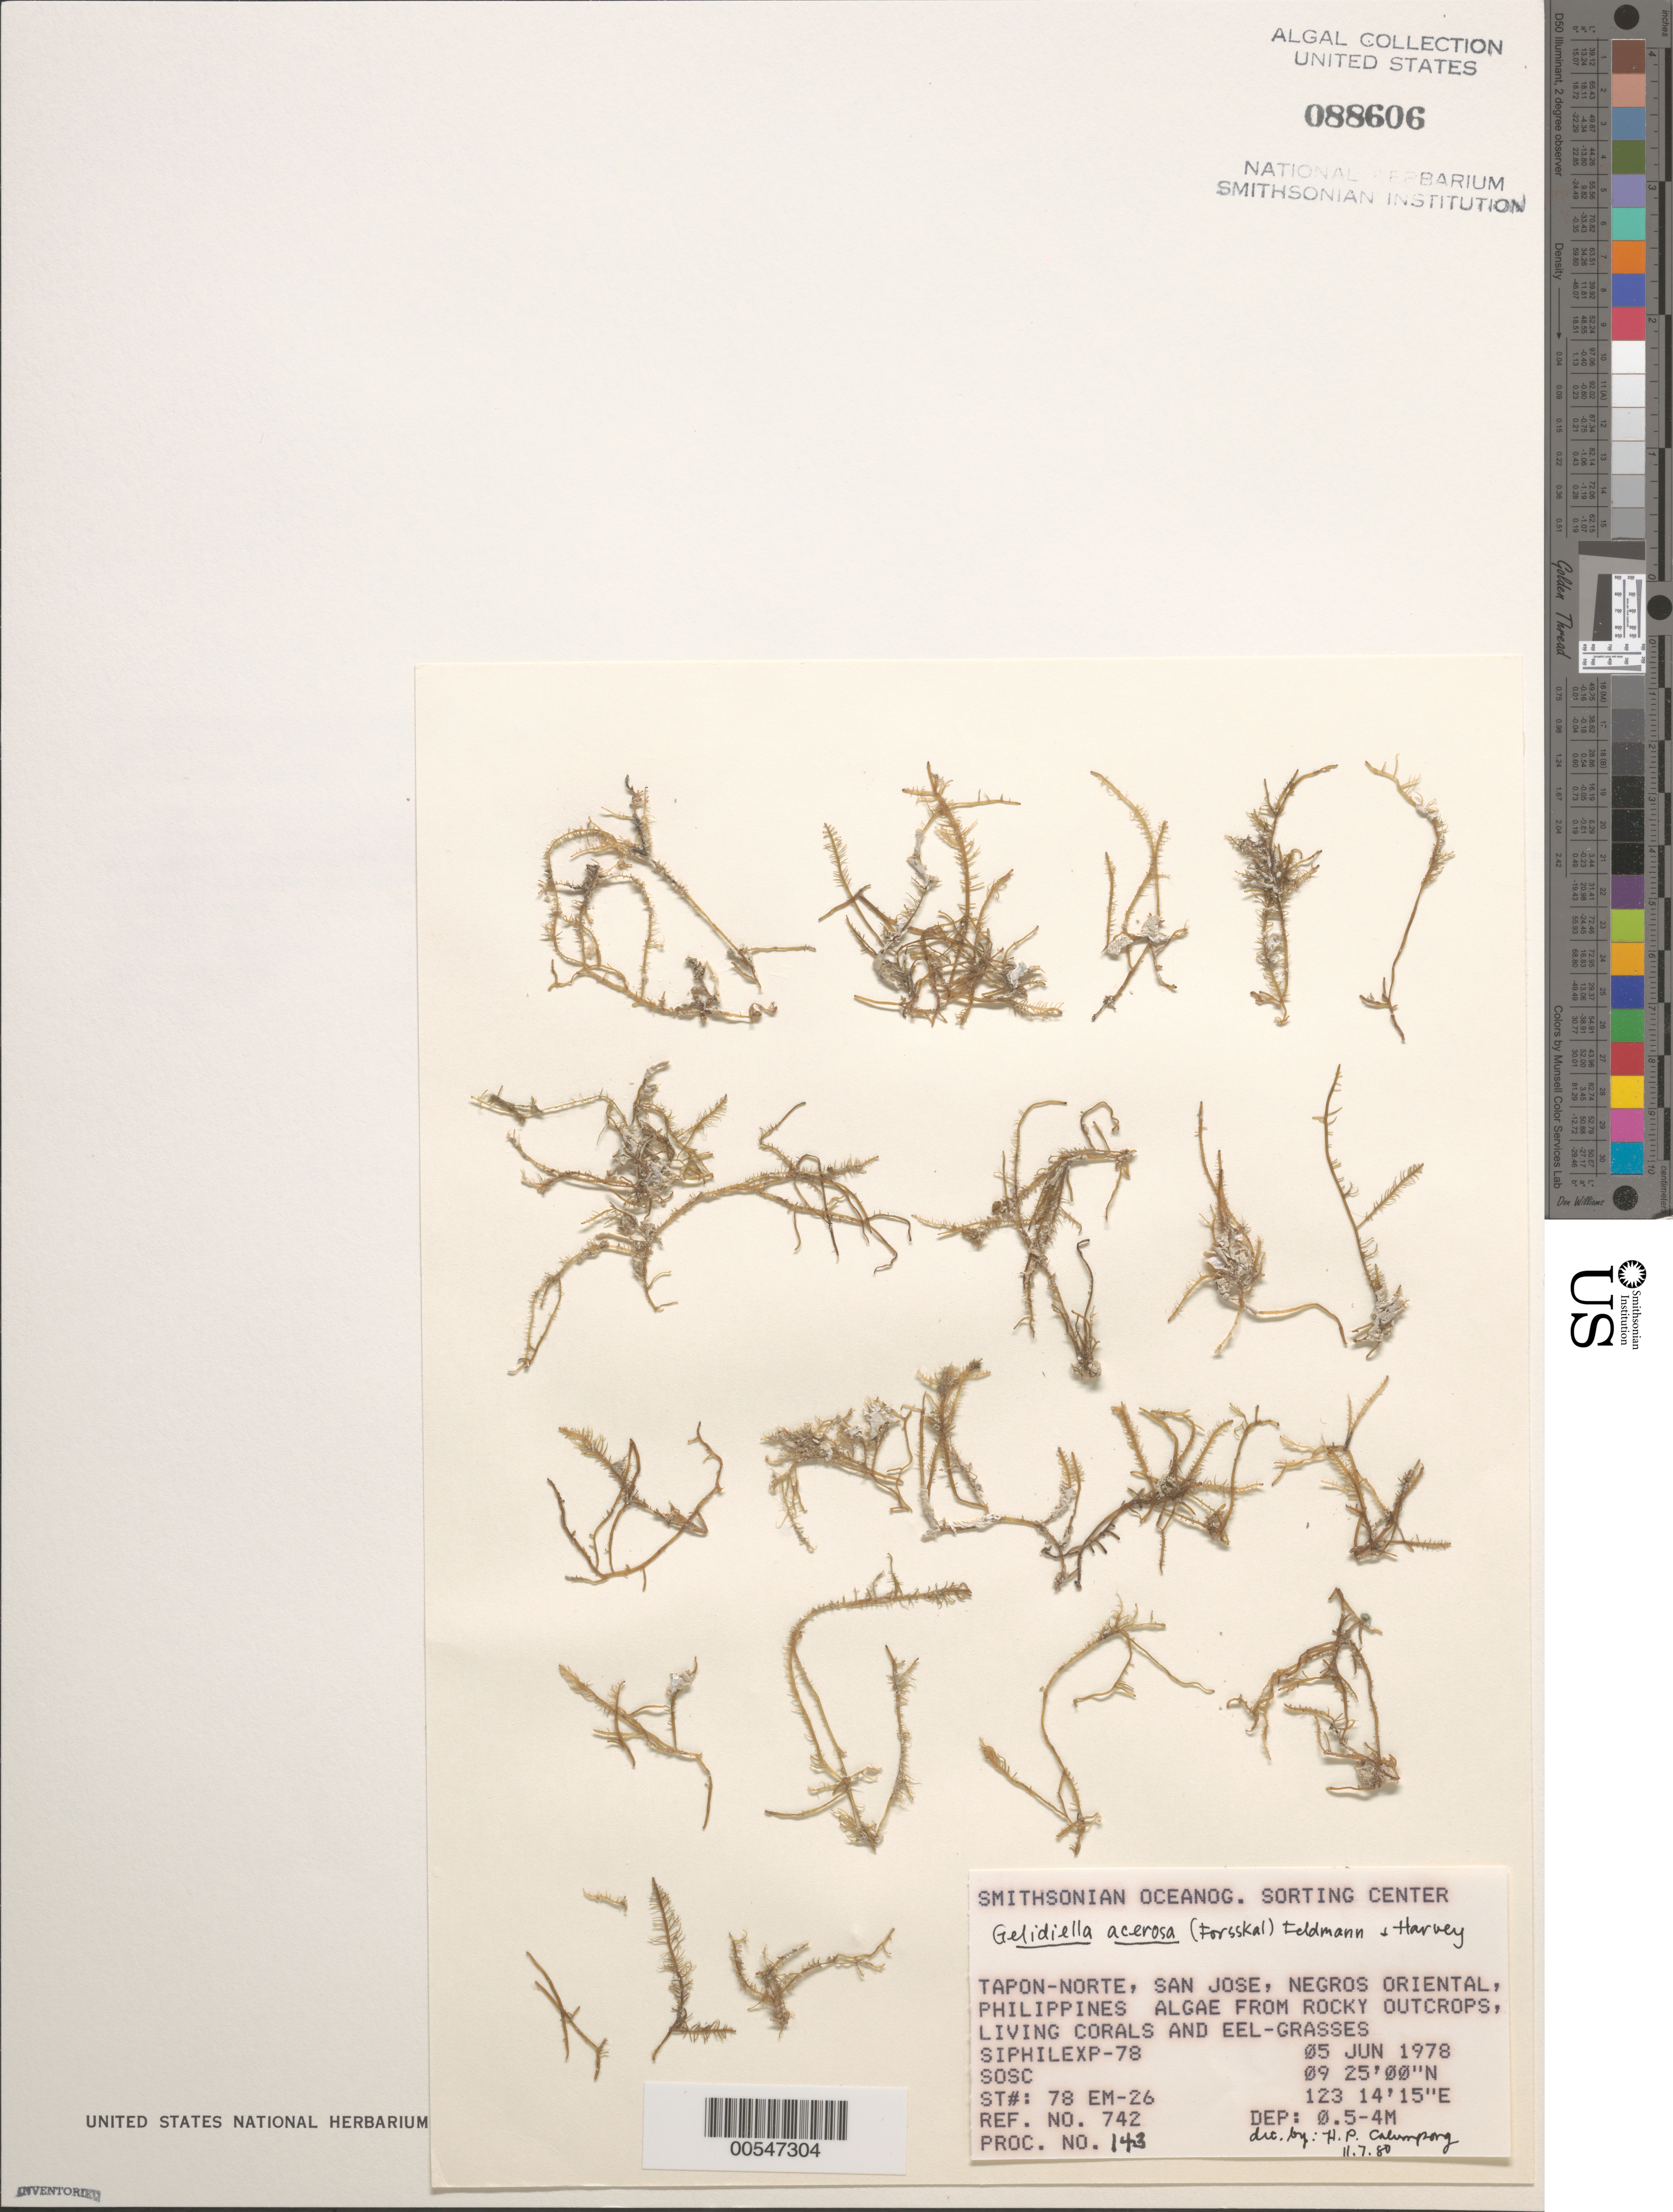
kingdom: Plantae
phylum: Rhodophyta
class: Florideophyceae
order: Gelidiales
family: Gelidiellaceae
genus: Gelidiella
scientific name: Gelidiella acerosa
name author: (Forssk.) Feldmann & G. Hamel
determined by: Calumpong, H. P.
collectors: SOSC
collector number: Station 78 Em-26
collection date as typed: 05 Jun 1978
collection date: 1978-06-05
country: Philippines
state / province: Central Visayas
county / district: Negros Oriental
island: Negros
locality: Tapan-Norte, San Jose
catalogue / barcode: US 88606